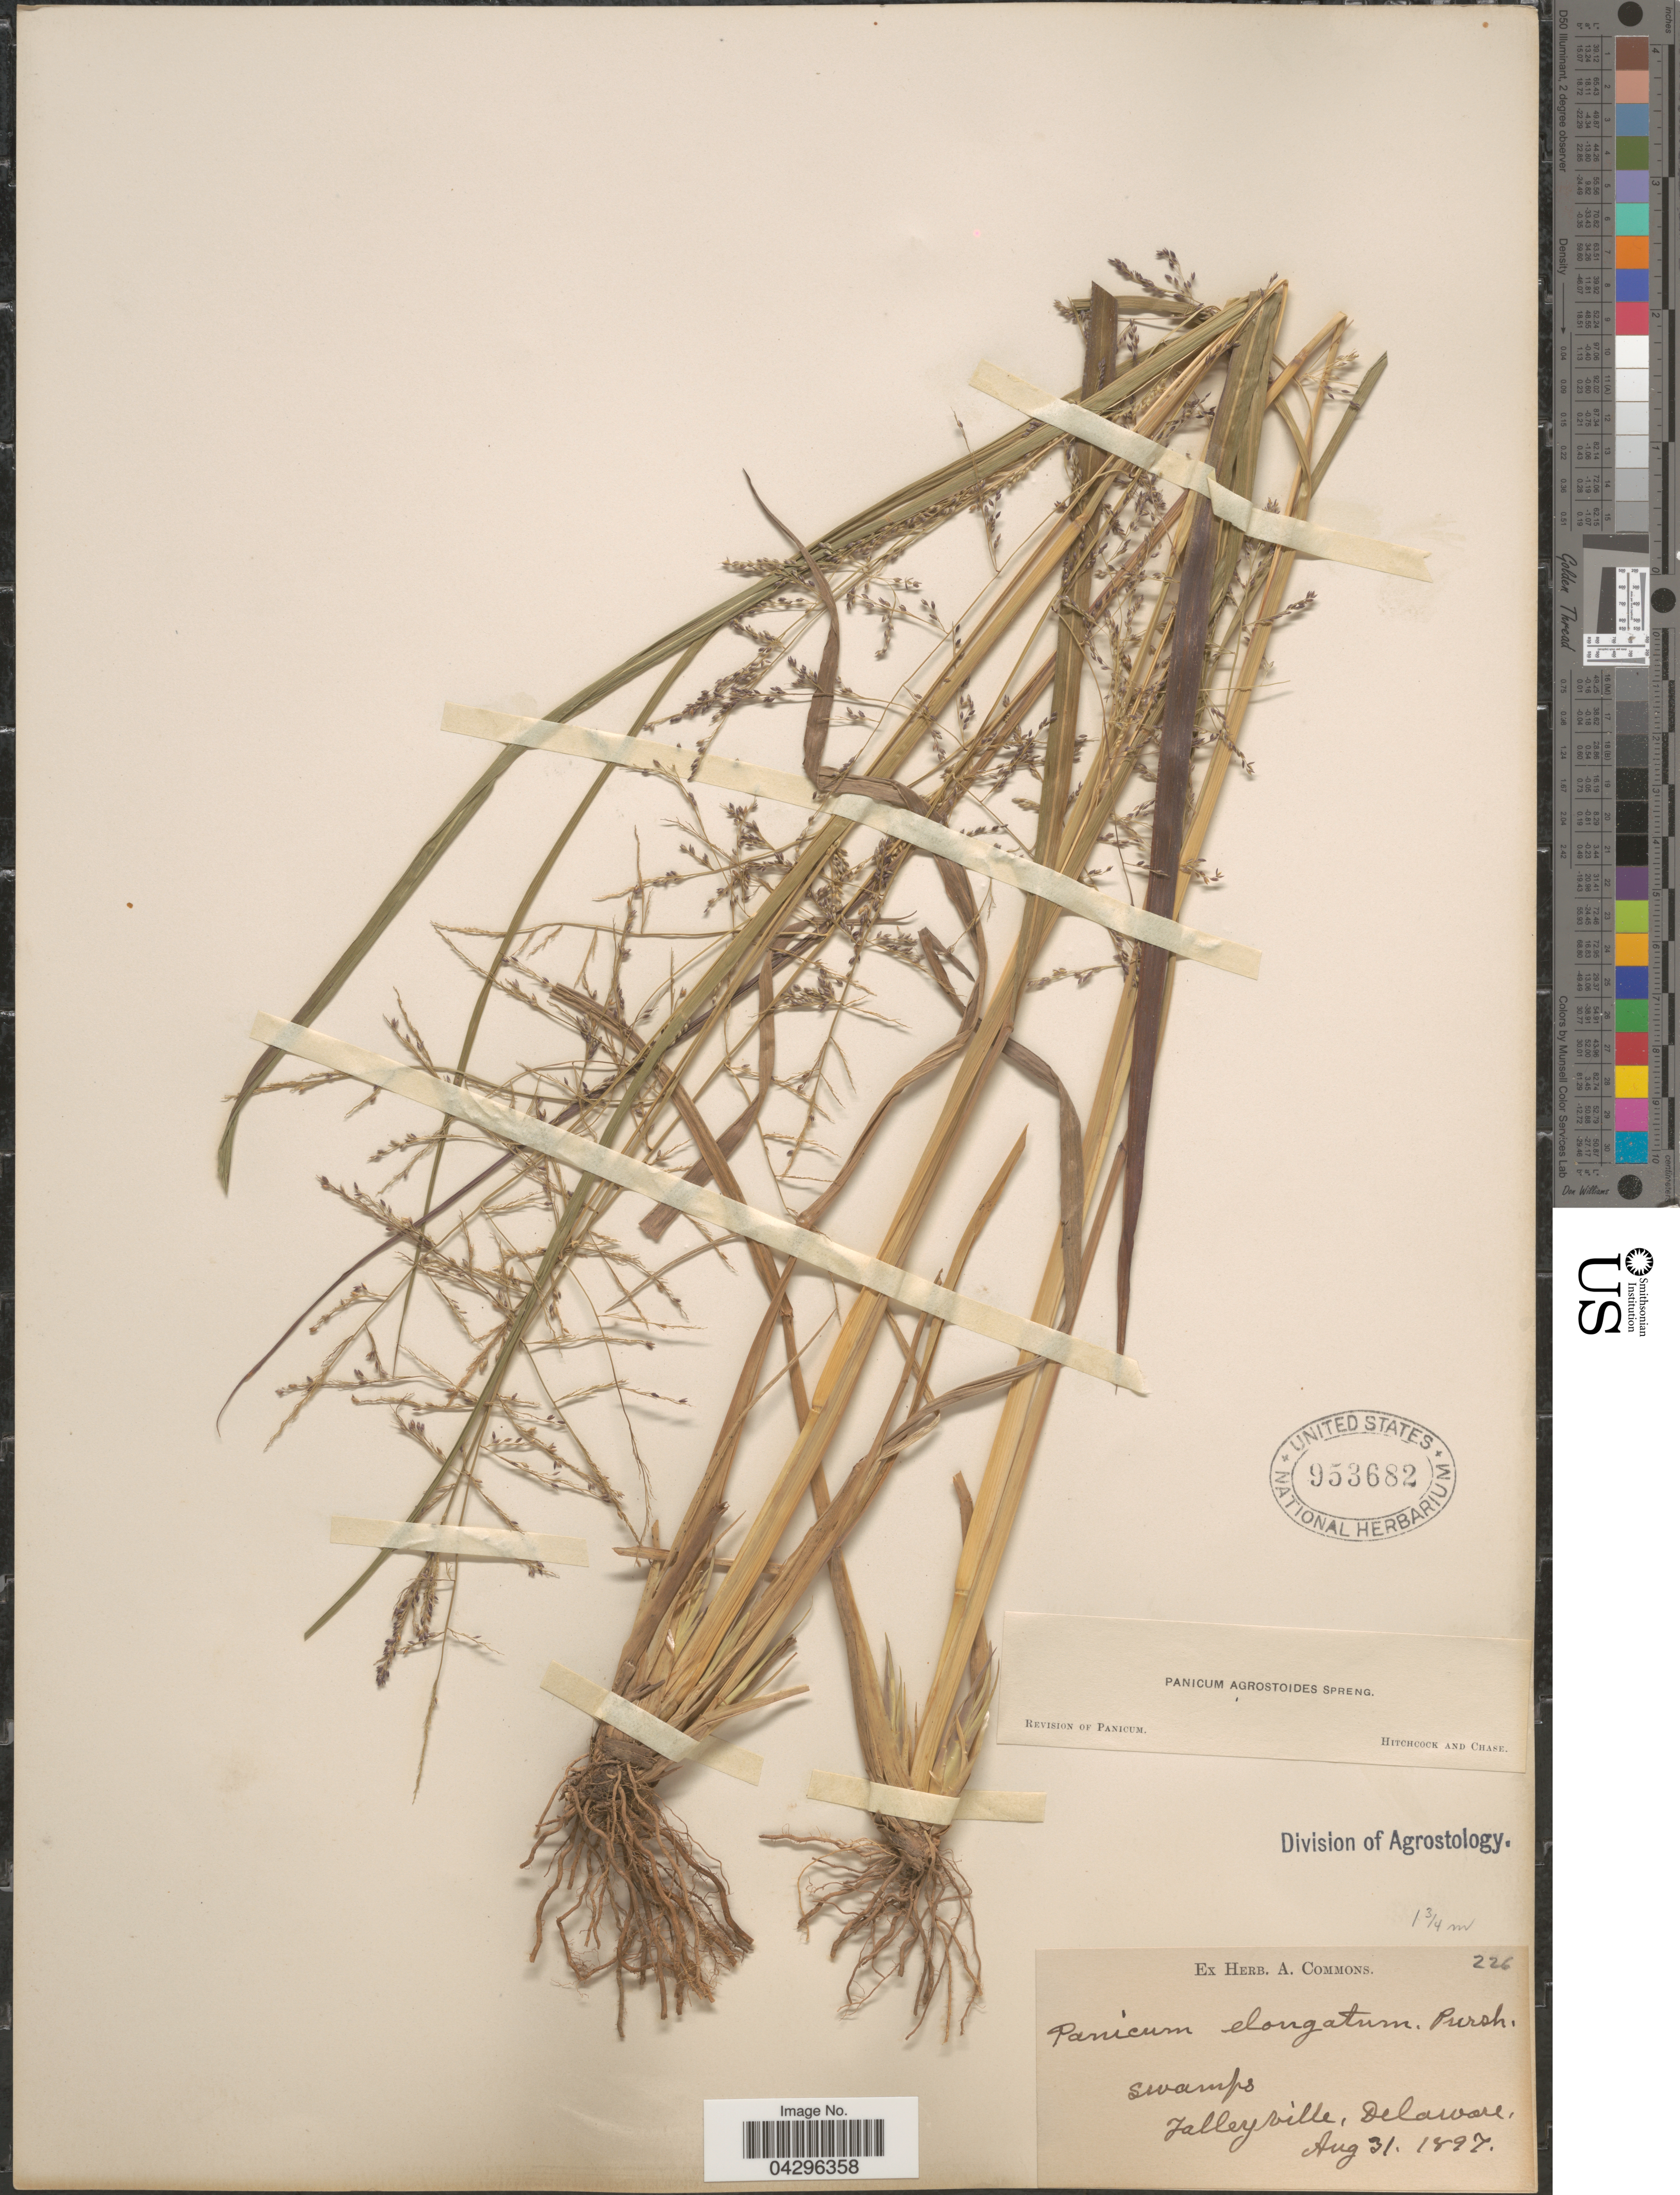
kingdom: Plantae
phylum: Tracheophyta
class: Liliopsida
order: Poales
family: Poaceae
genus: Panicum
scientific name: Panicum rigidulum var. rigidulum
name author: Bosc ex Nees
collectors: ex herb. A. Commons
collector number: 226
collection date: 1897-08-31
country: United States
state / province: Delaware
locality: Jalleyville.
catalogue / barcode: US 953682